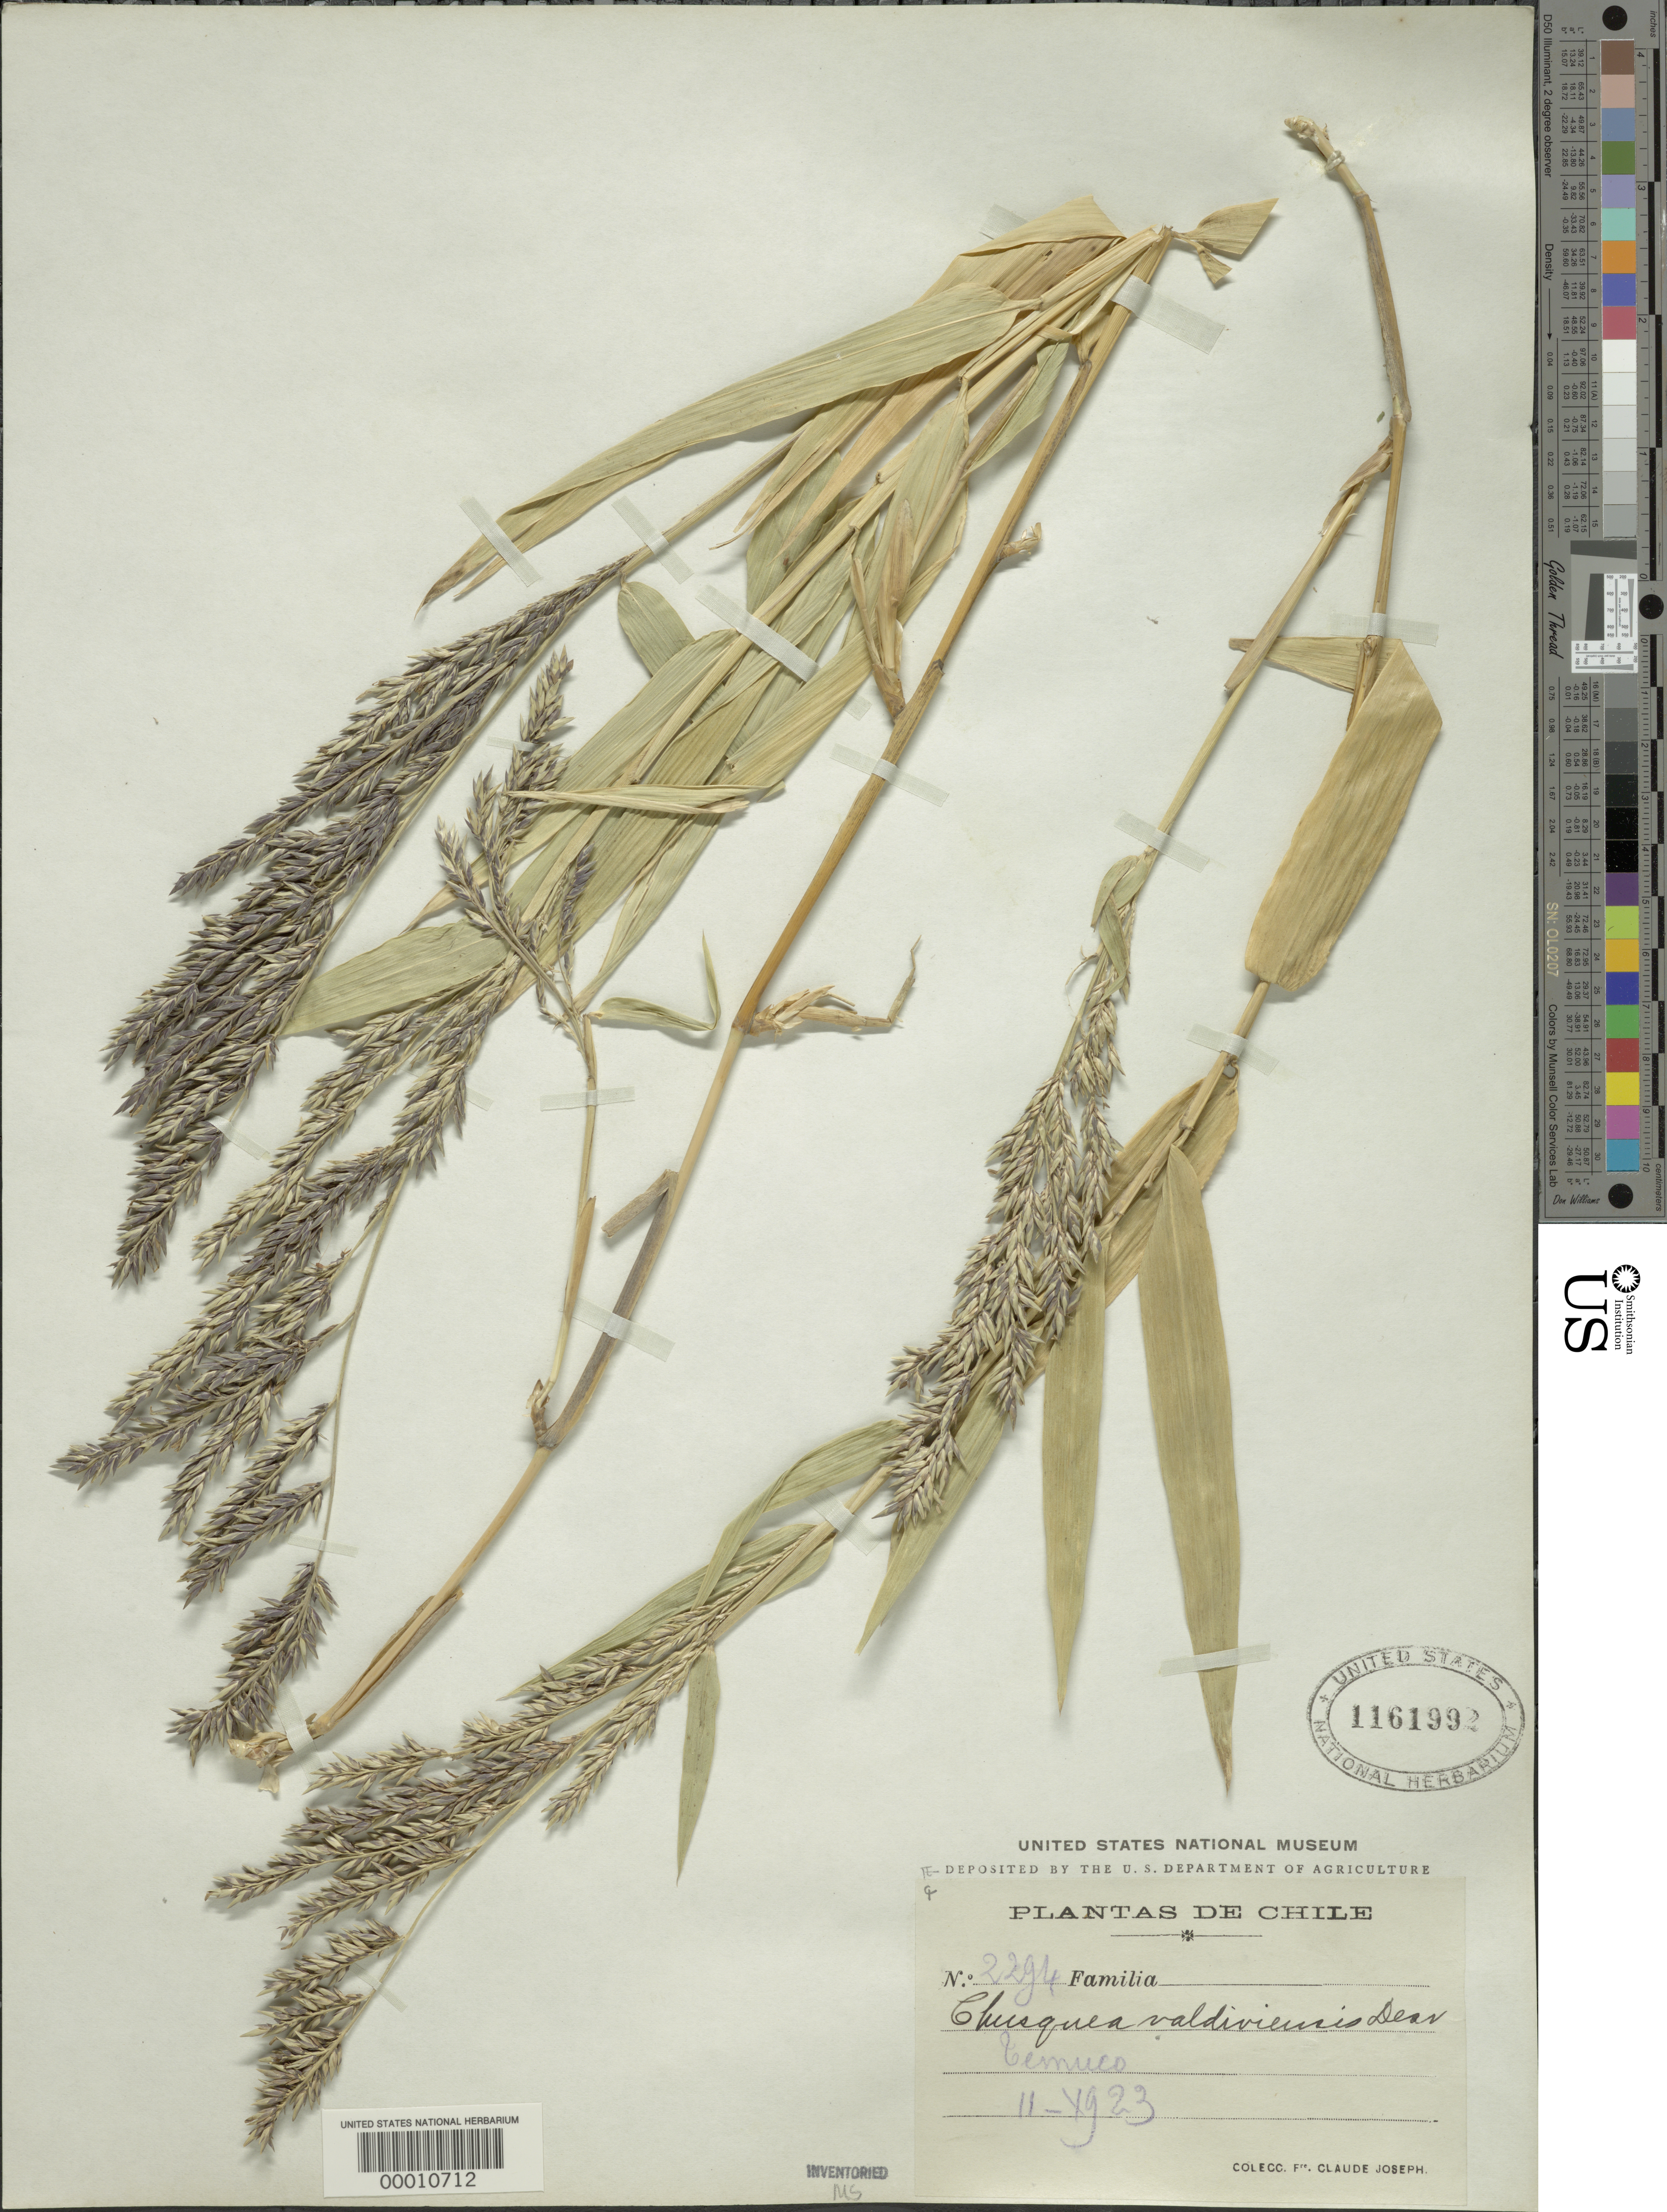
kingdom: Plantae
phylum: Tracheophyta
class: Liliopsida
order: Poales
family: Poaceae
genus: Chusquea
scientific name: Chusquea valdiviensis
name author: É. Desv. in Gay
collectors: Bro. Claude-Joseph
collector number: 2294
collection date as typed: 11 Oct 1923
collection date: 1923-10-11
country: Chile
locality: Temuco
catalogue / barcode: US 1161992